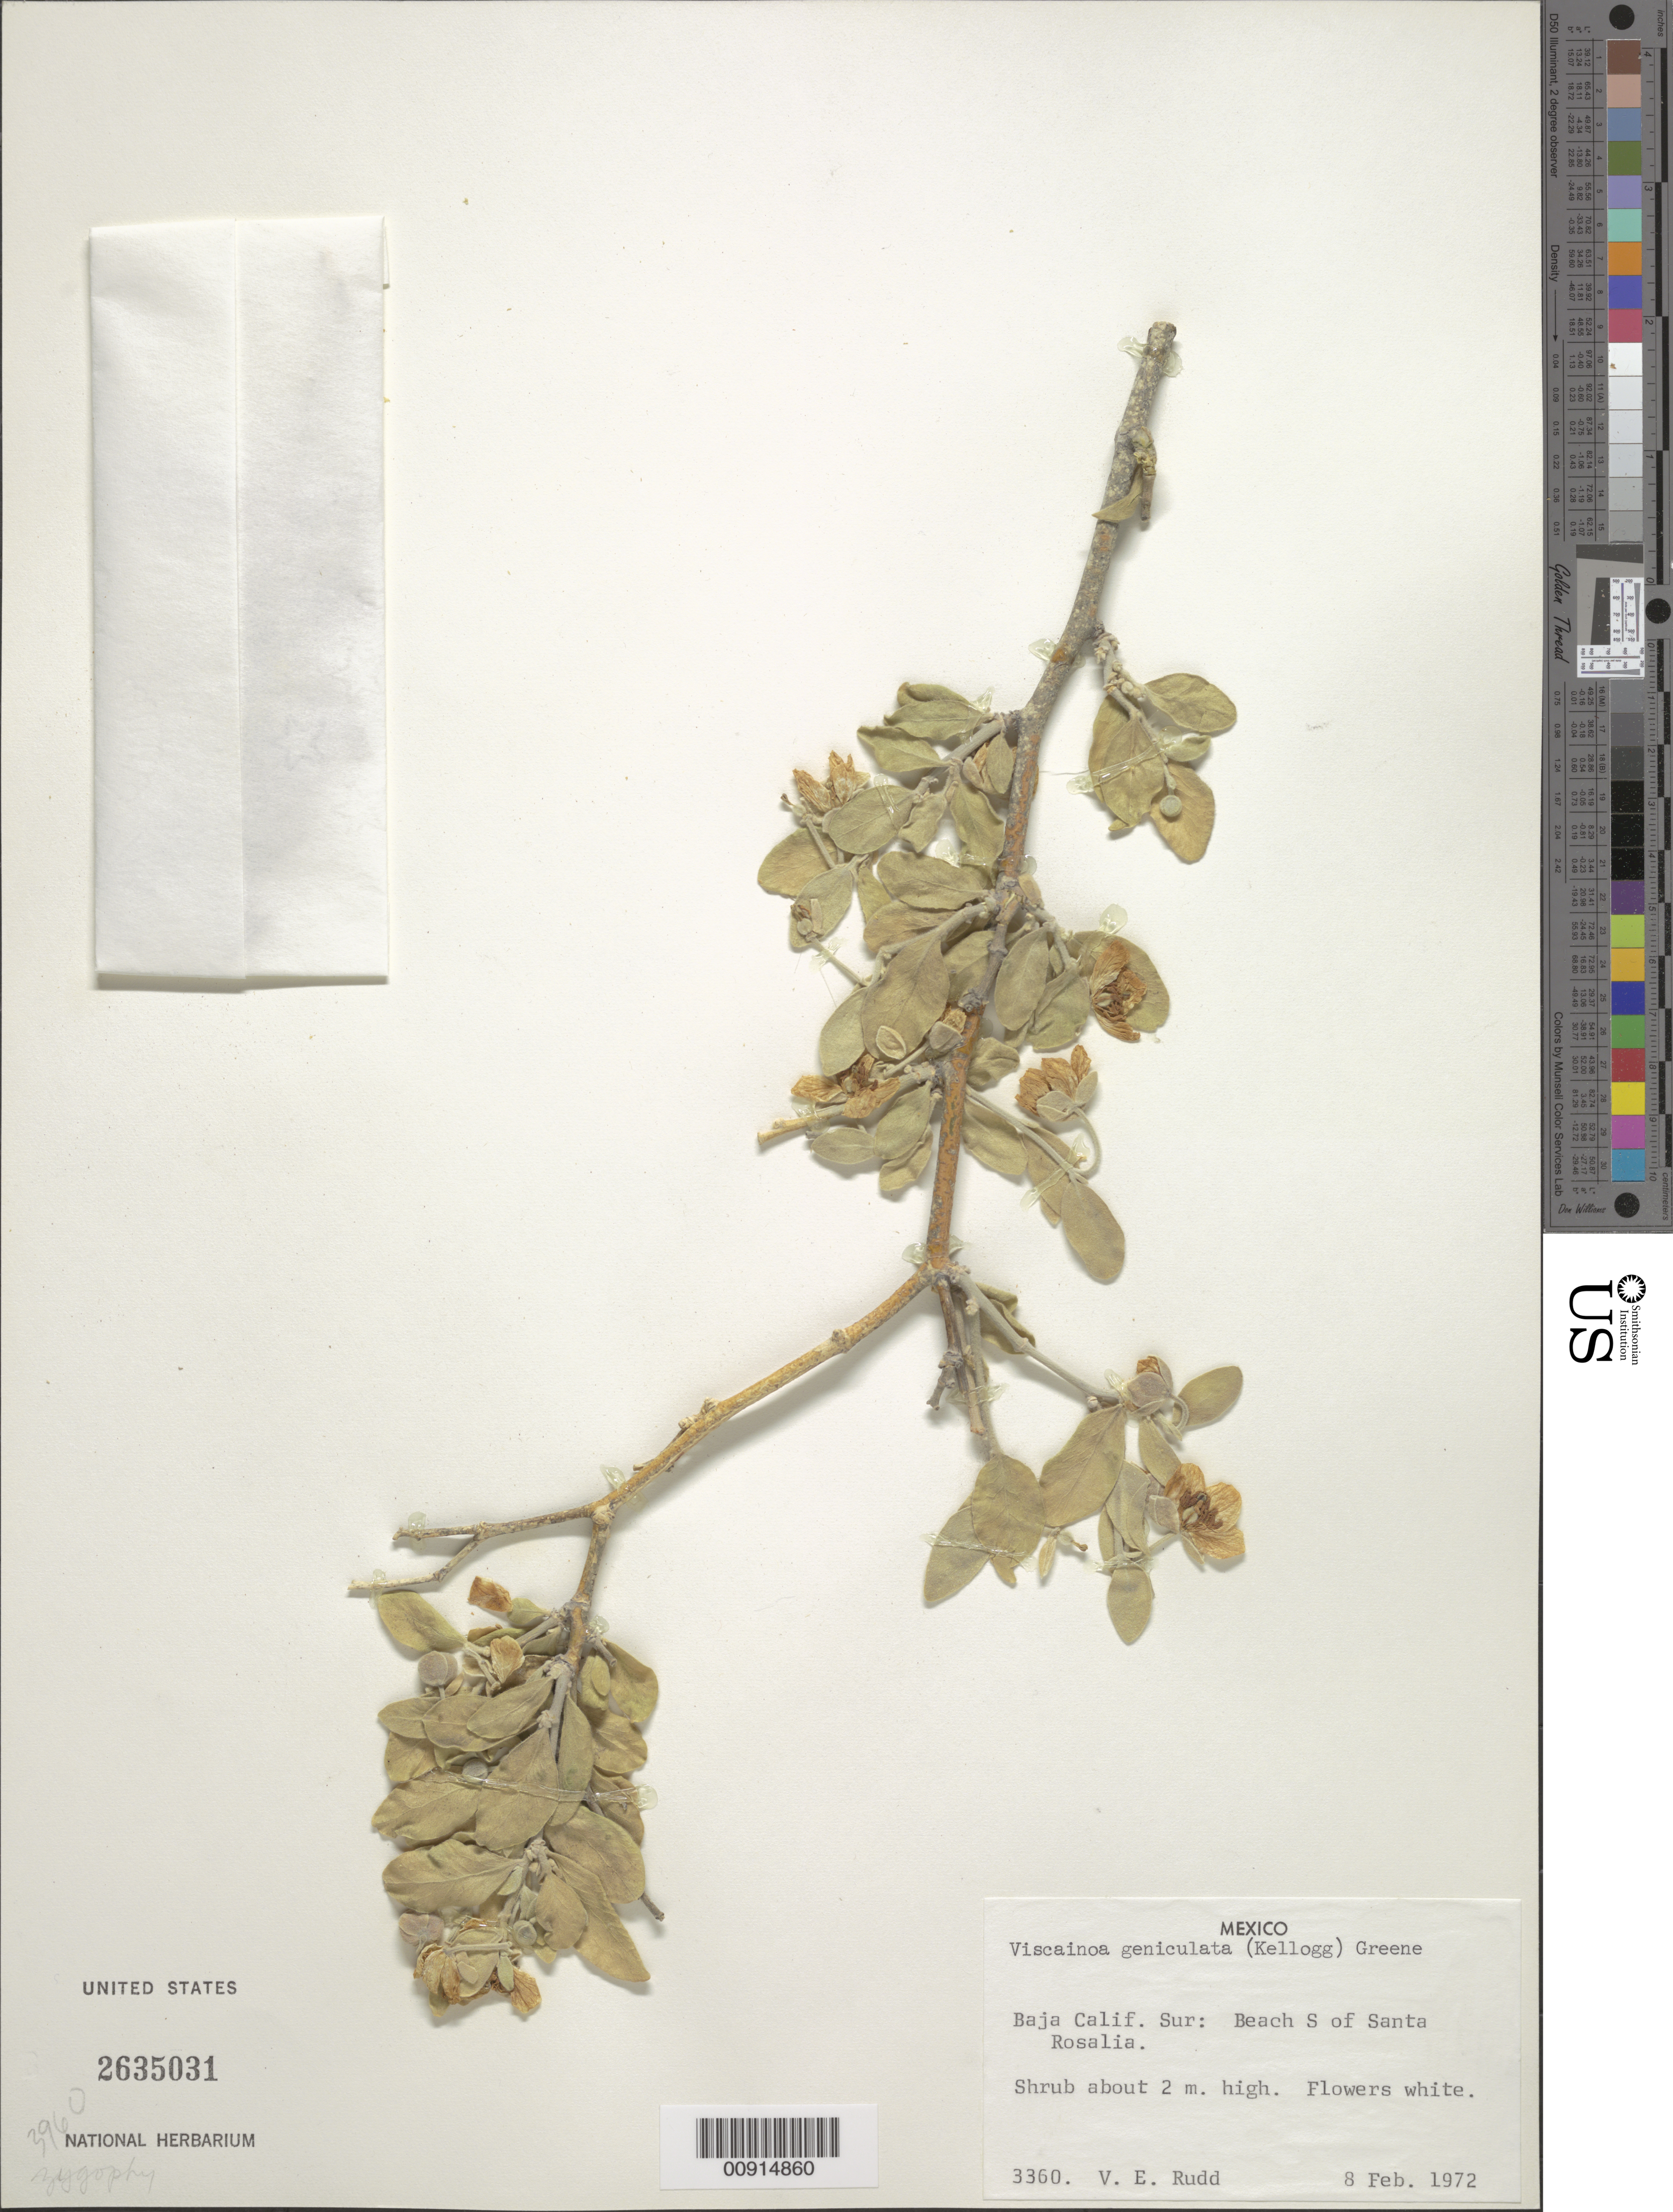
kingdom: Plantae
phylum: Tracheophyta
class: Magnoliopsida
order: Zygophyllales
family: Zygophyllaceae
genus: Viscainoa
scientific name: Viscainoa geniculata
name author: (Kellogg) Greene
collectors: V. E. Rudd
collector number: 3360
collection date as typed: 08 Feb 1972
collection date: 1972-02-08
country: Mexico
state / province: Baja California Sur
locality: Baja California Sur: Beach S of Santa Rosalia.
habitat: Beach.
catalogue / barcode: US 2635031